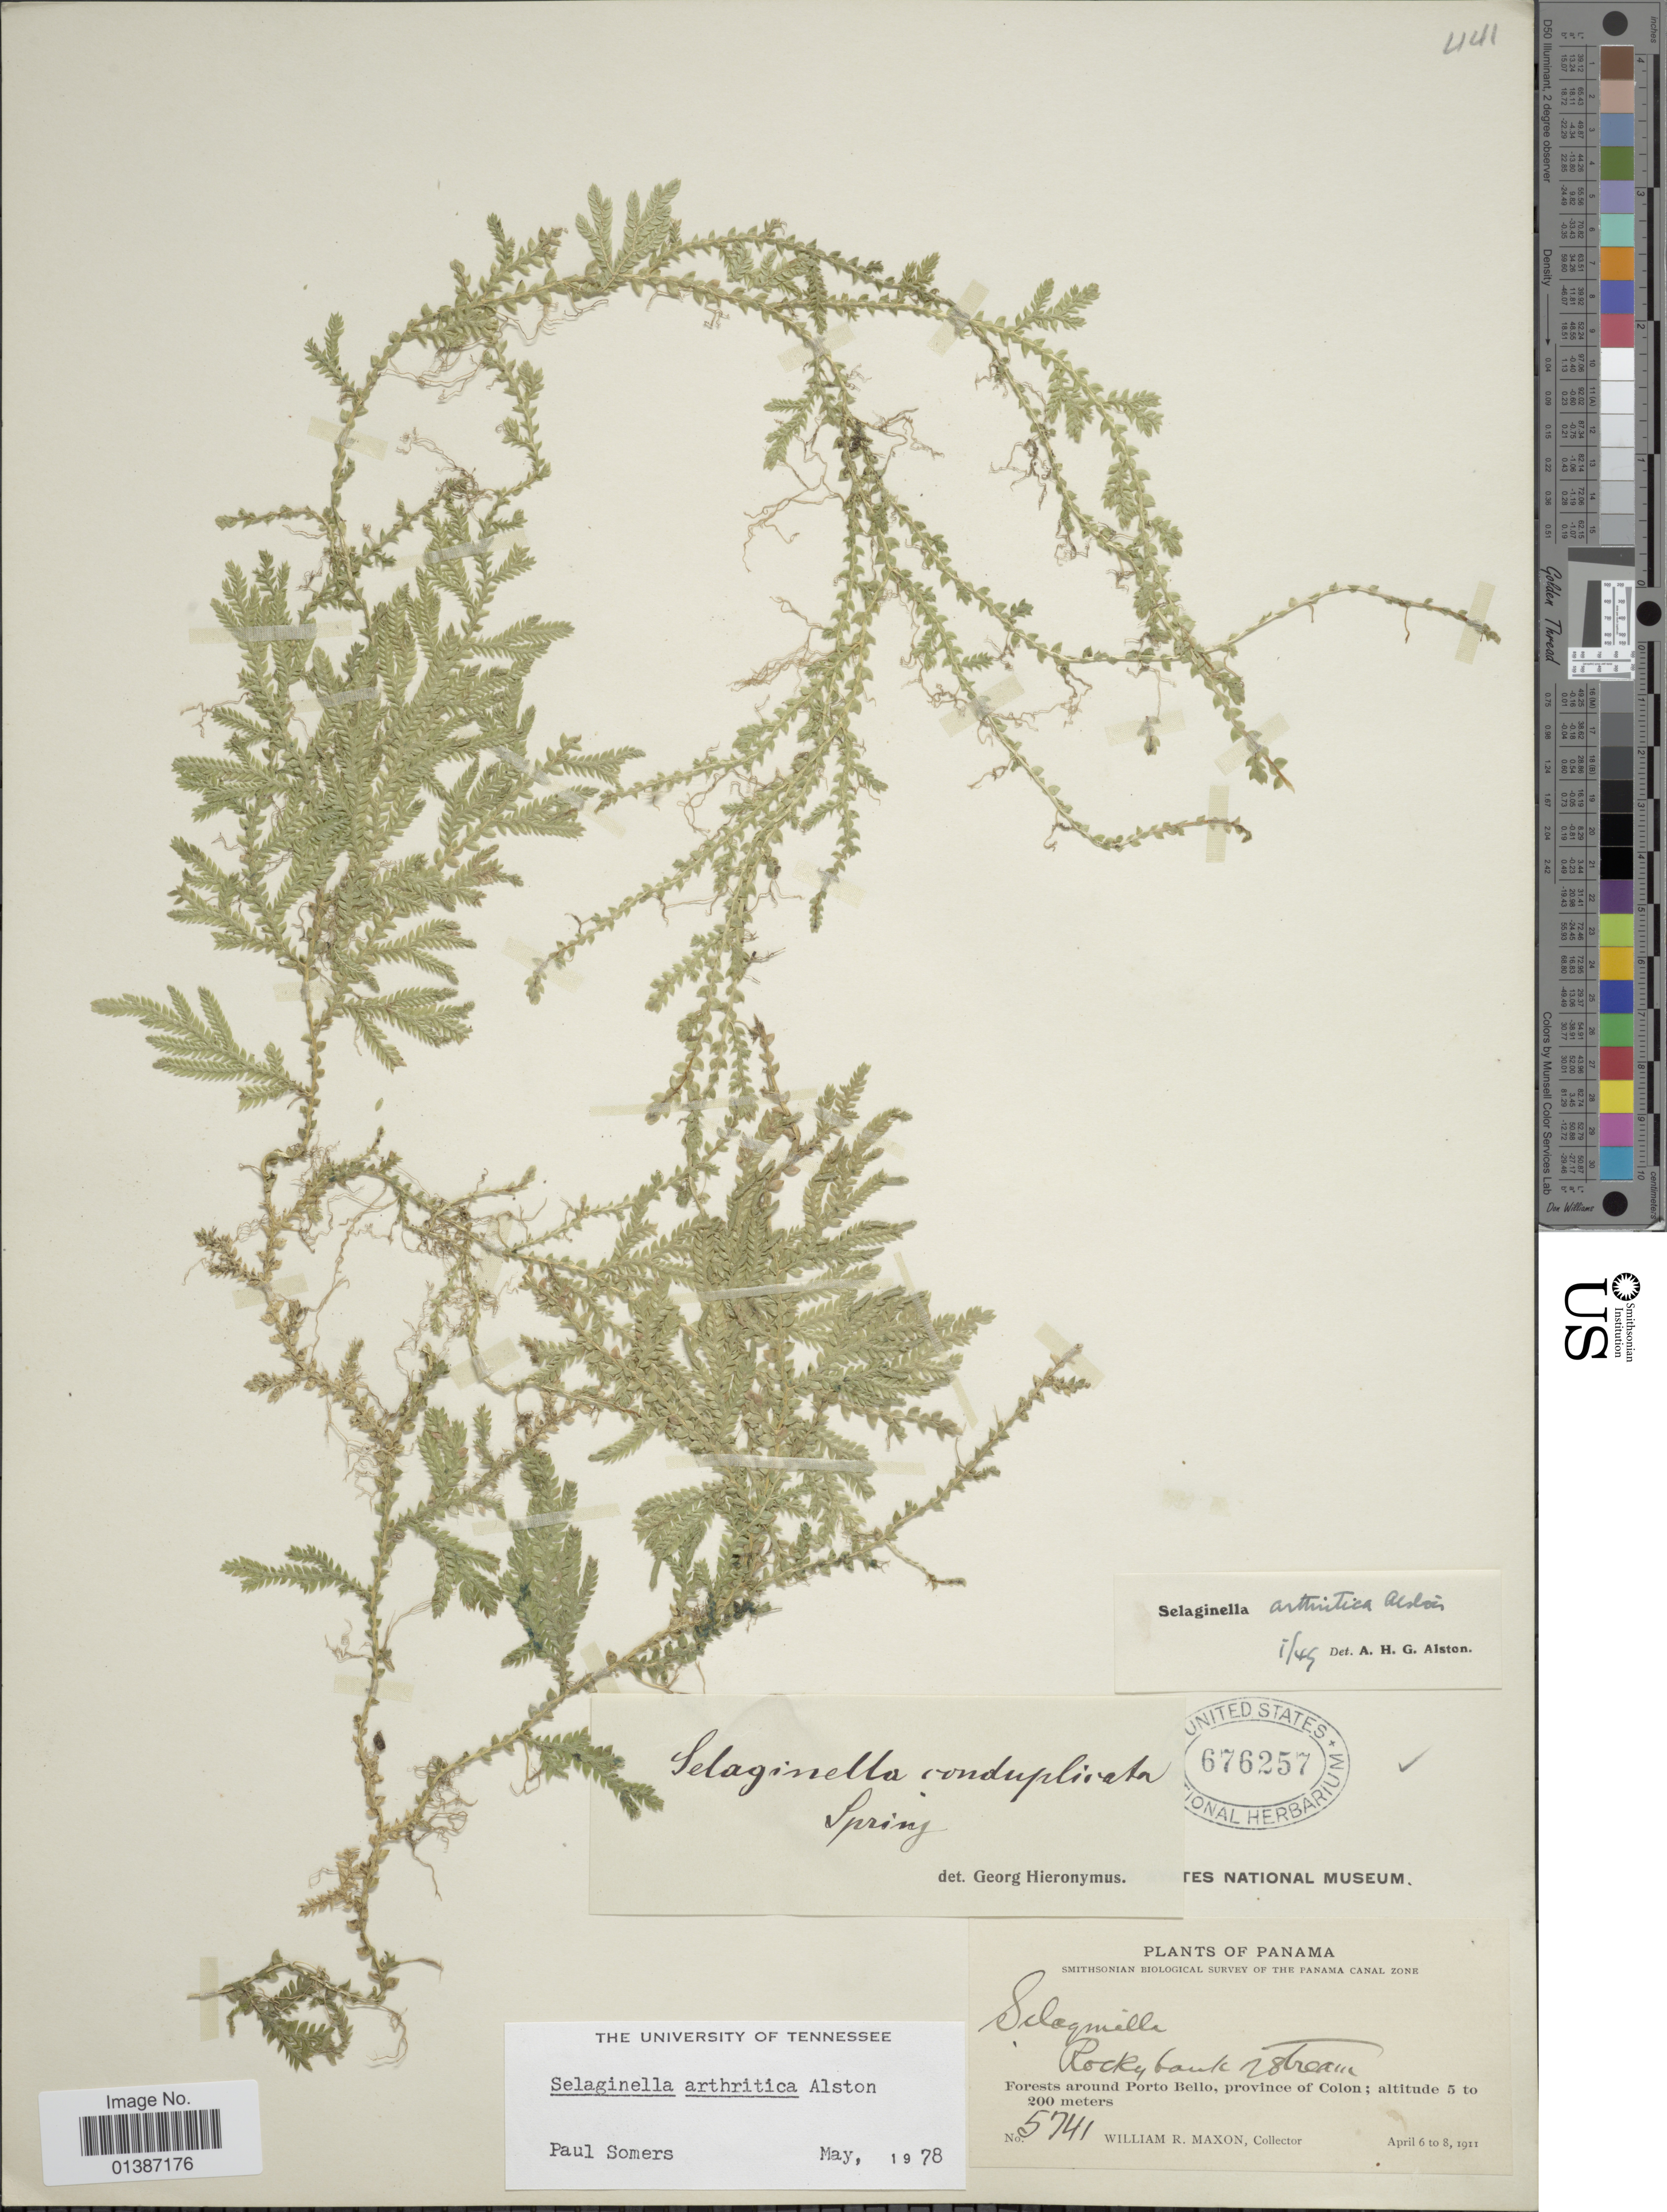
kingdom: Plantae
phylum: Tracheophyta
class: Lycopodiopsida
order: Selaginellales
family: Selaginellaceae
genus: Selaginella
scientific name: Selaginella arthritica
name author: Alston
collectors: W. R. Maxon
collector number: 5741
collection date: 1911-04-06/1911-04-08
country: Panama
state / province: Colón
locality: Forests around Porto Bello, province of Colon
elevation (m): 5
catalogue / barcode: US 676257